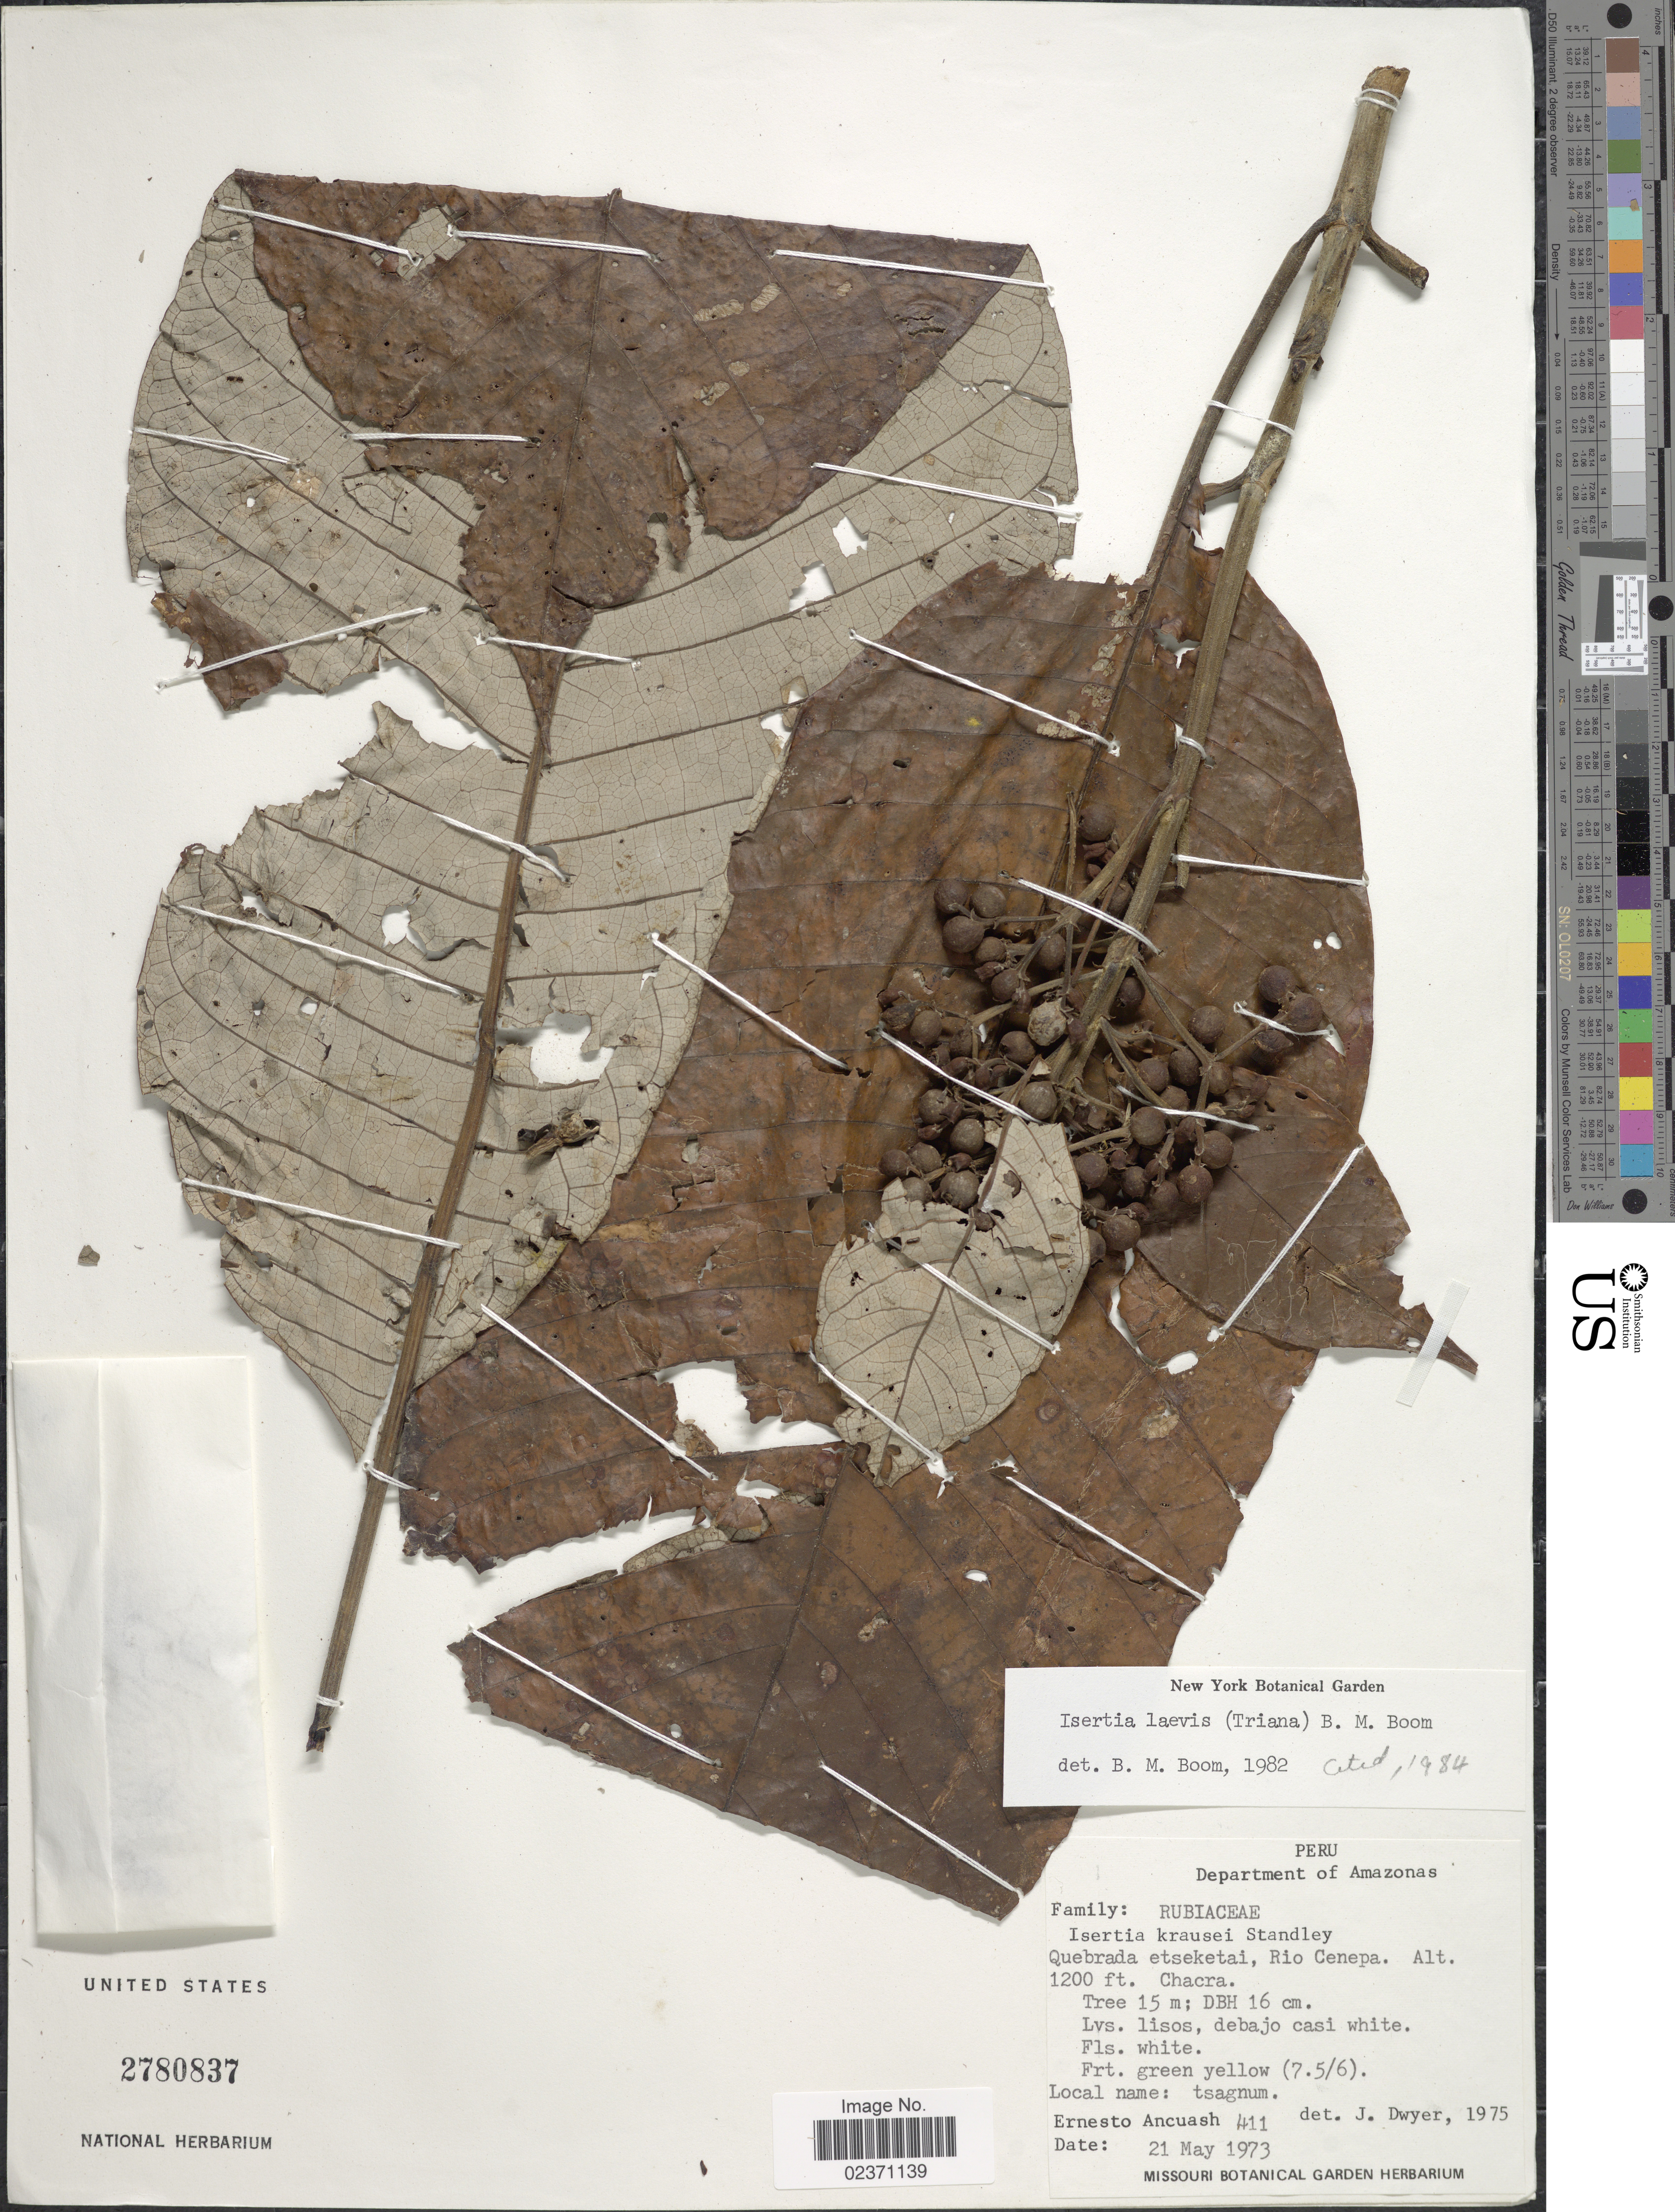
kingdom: Plantae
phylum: Tracheophyta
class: Magnoliopsida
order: Gentianales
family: Rubiaceae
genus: Isertia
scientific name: Isertia laevis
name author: (Triana) B.M. Boom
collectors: E. Ancuash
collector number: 411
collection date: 1973-05-21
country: Peru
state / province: Amazonas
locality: Quebrada etseketai, Rio Cenepa. Chacra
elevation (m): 366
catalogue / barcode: US 2780837